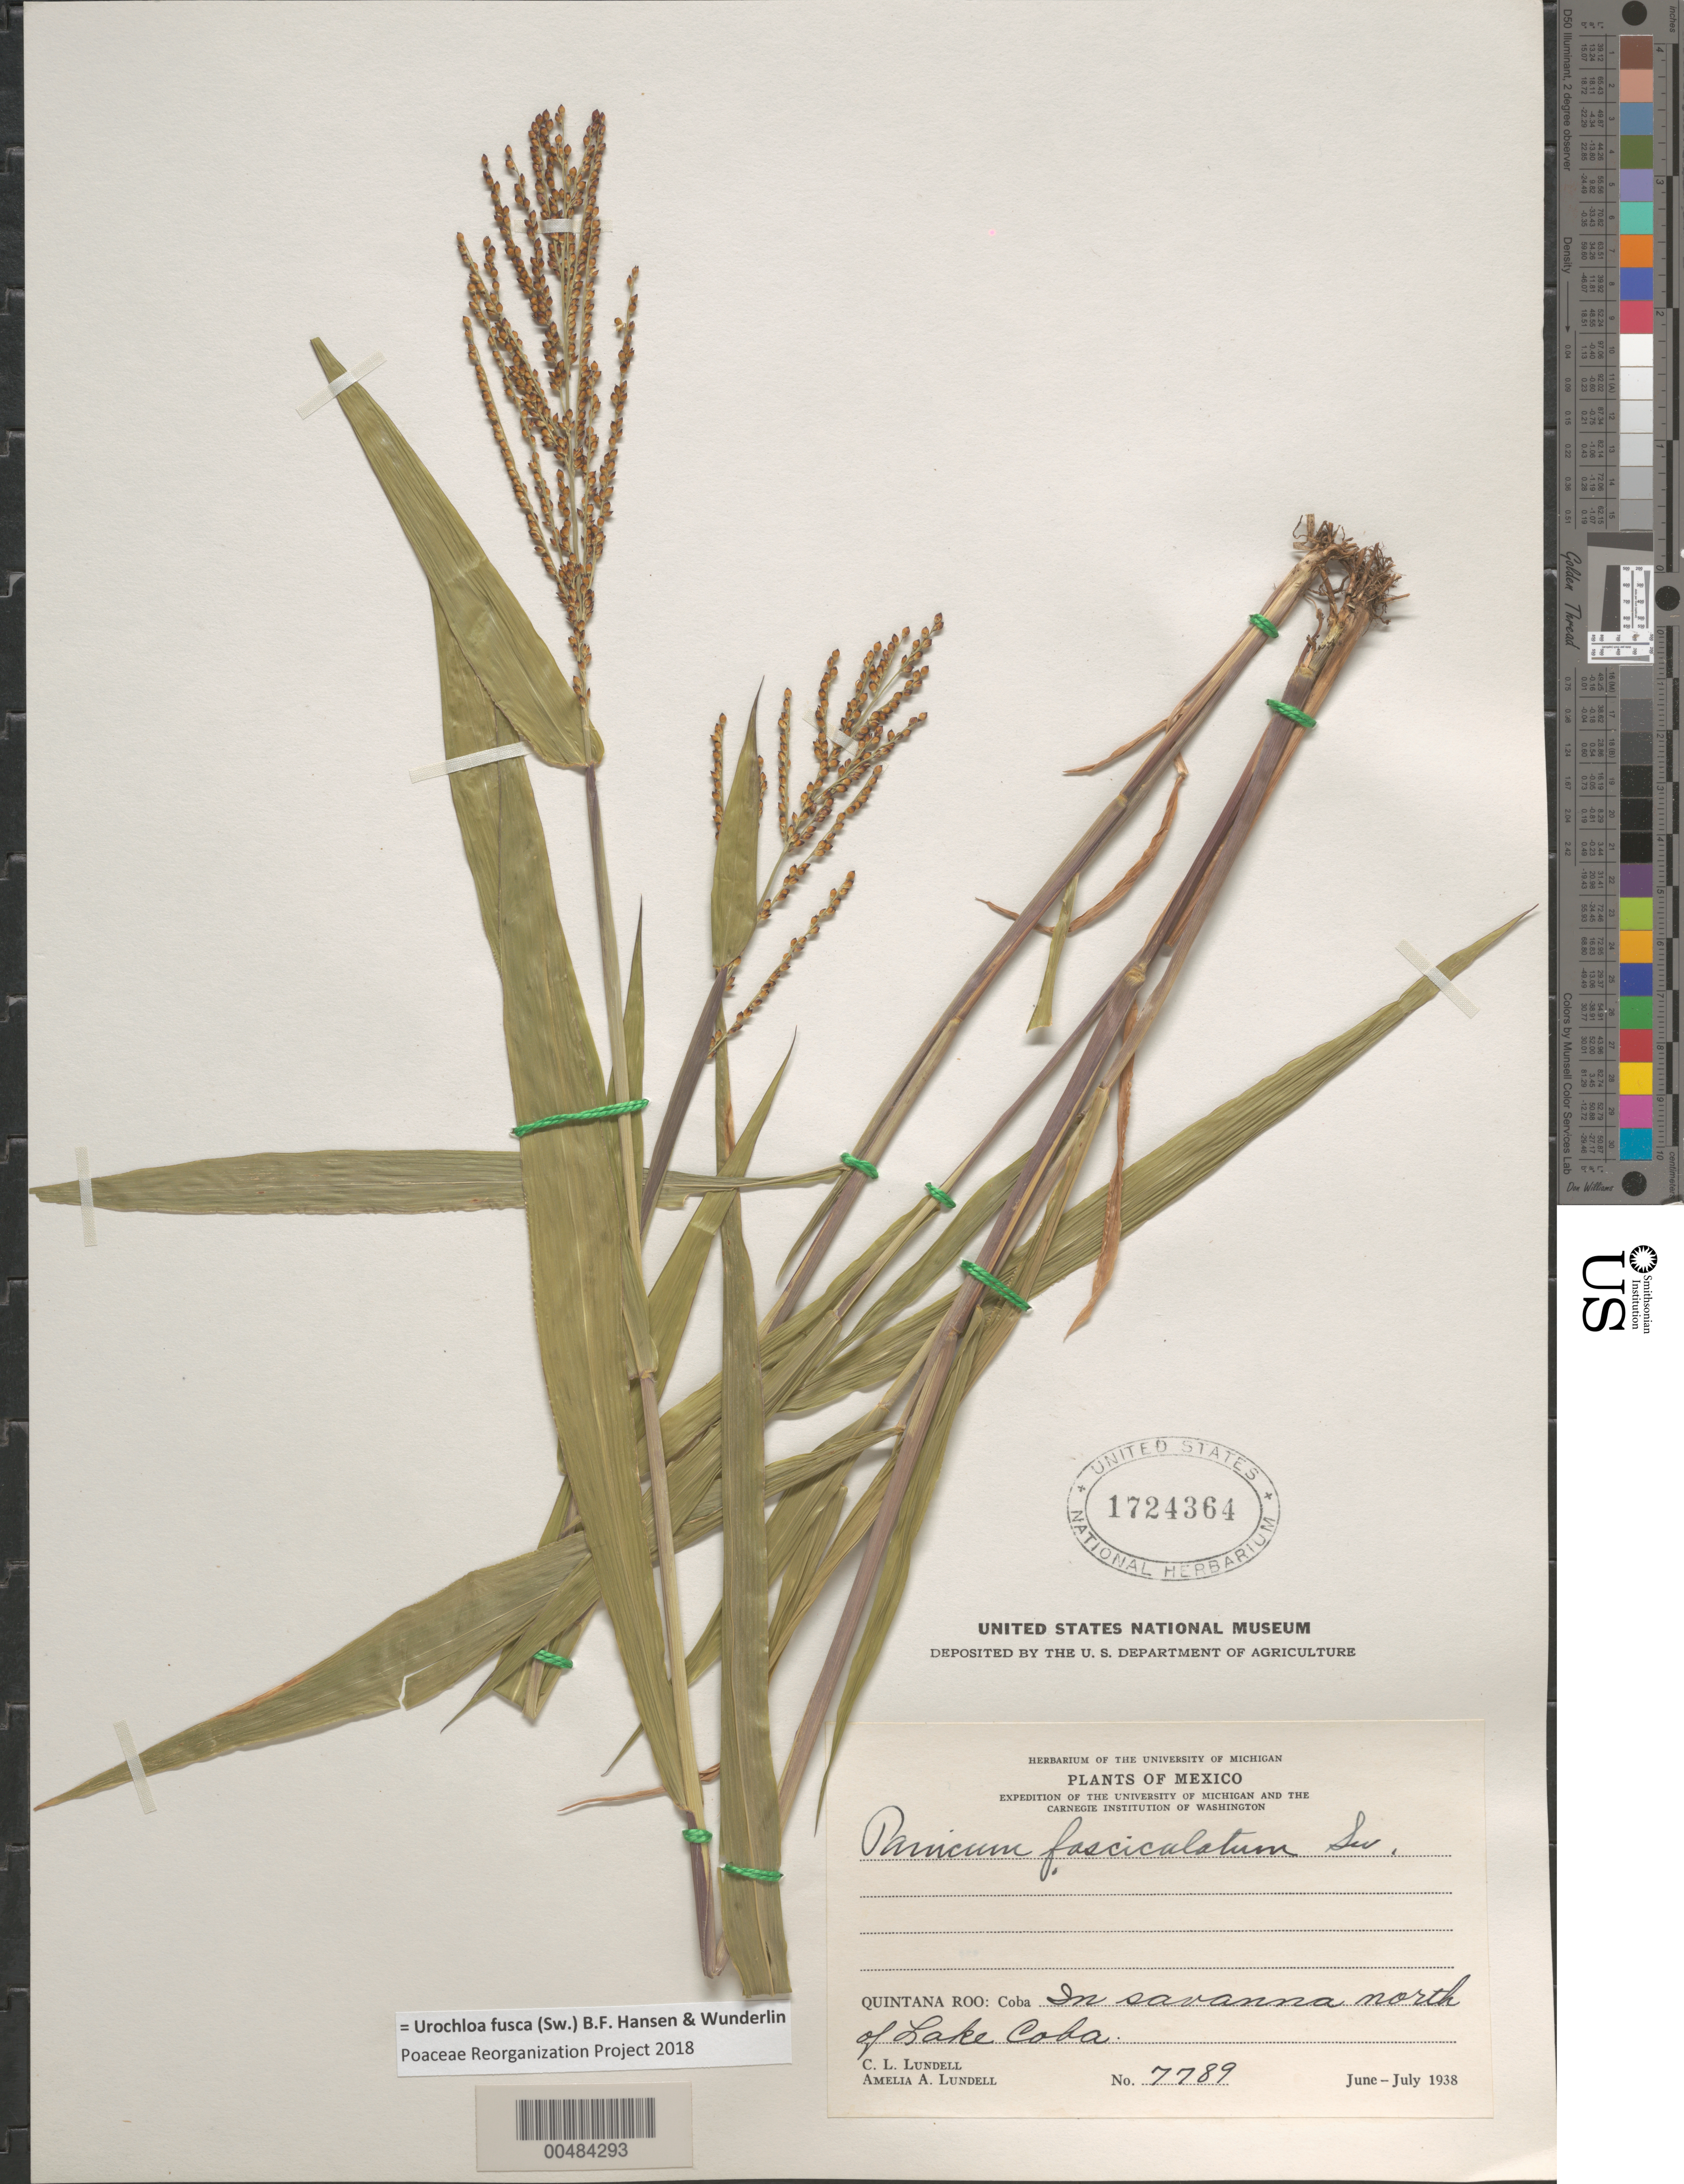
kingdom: Plantae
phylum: Tracheophyta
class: Liliopsida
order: Poales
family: Poaceae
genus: Brachiaria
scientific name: Brachiaria fasciculata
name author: (Sw.) Parodi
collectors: C. L. Lundell & A. A. Lundell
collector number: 7789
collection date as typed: Jun 1938 to -- Jul 1938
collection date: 1938-06/1938-07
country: Mexico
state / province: Quintana Roo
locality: Coba, N of Lake Coba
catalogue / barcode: US 1724364